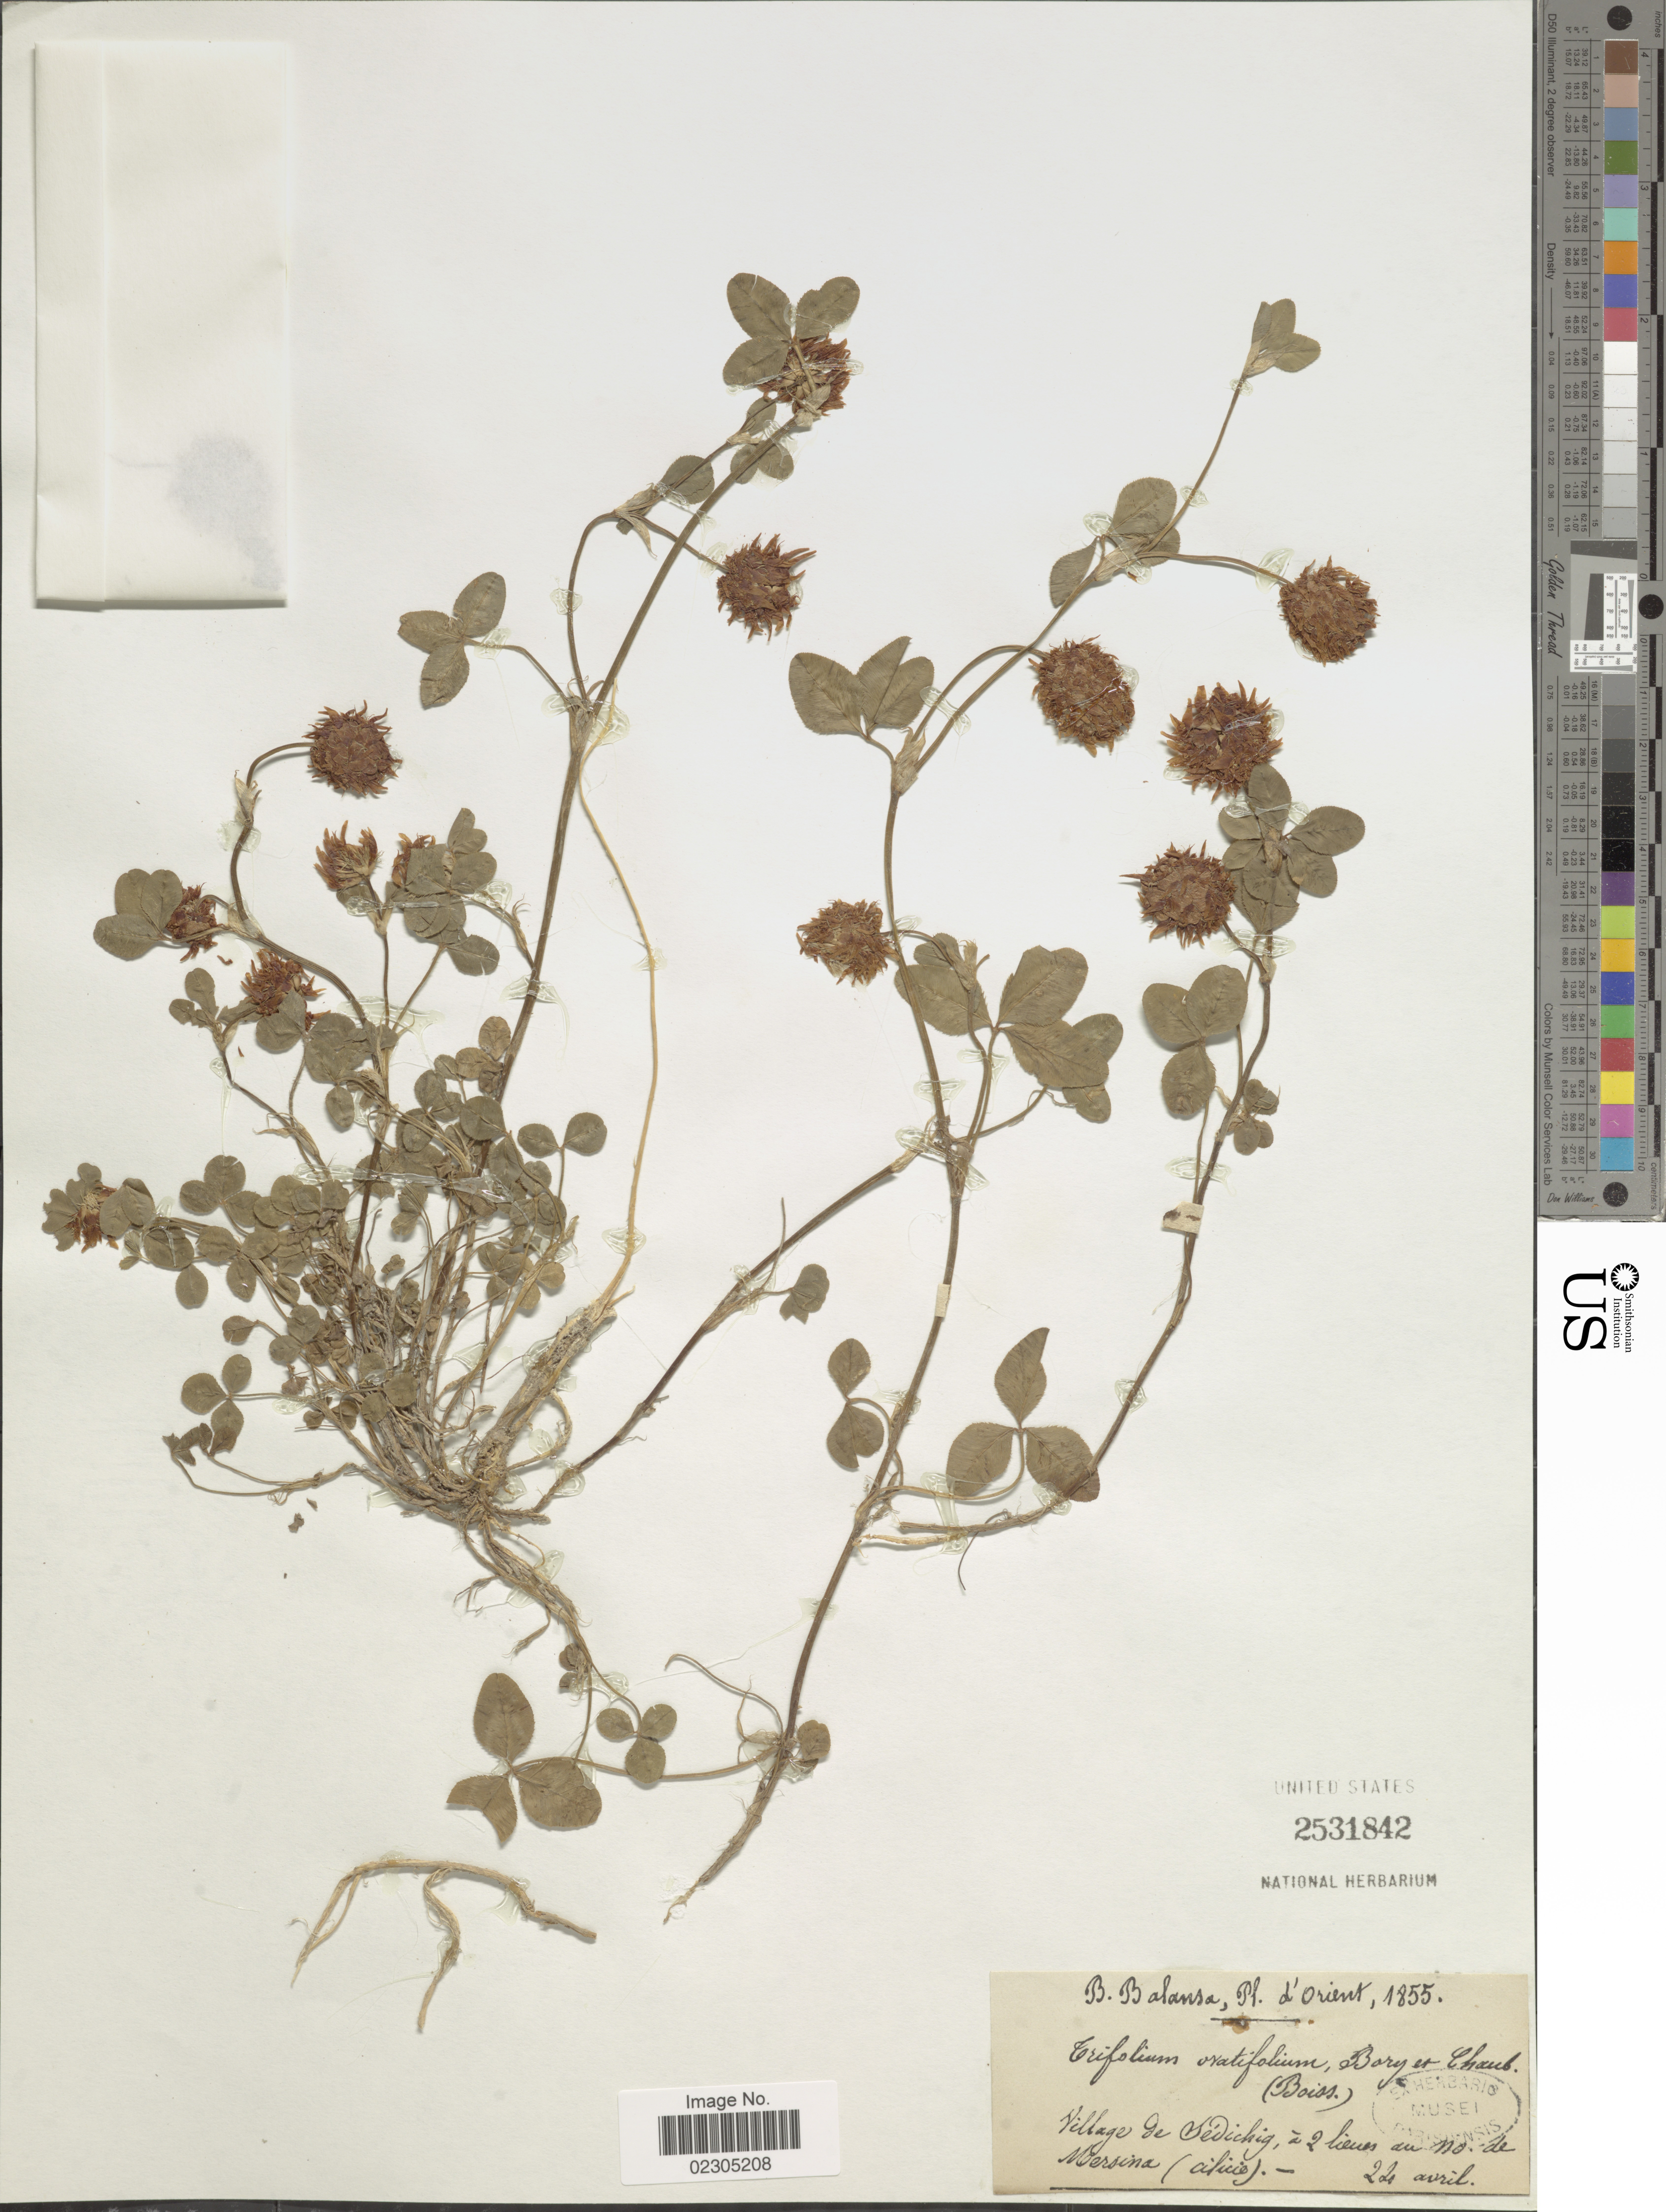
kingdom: Plantae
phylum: Tracheophyta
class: Magnoliopsida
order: Fabales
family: Fabaceae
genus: Trifolium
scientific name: Trifolium ovatifolium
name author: Bory & Chaub.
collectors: B. Balansa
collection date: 1855-04-24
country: Turkey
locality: D'Orient. Village de Nedickig, a 2 lieues au no. de Mersima ( Cilicie). [interpreted]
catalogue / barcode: US 2531842